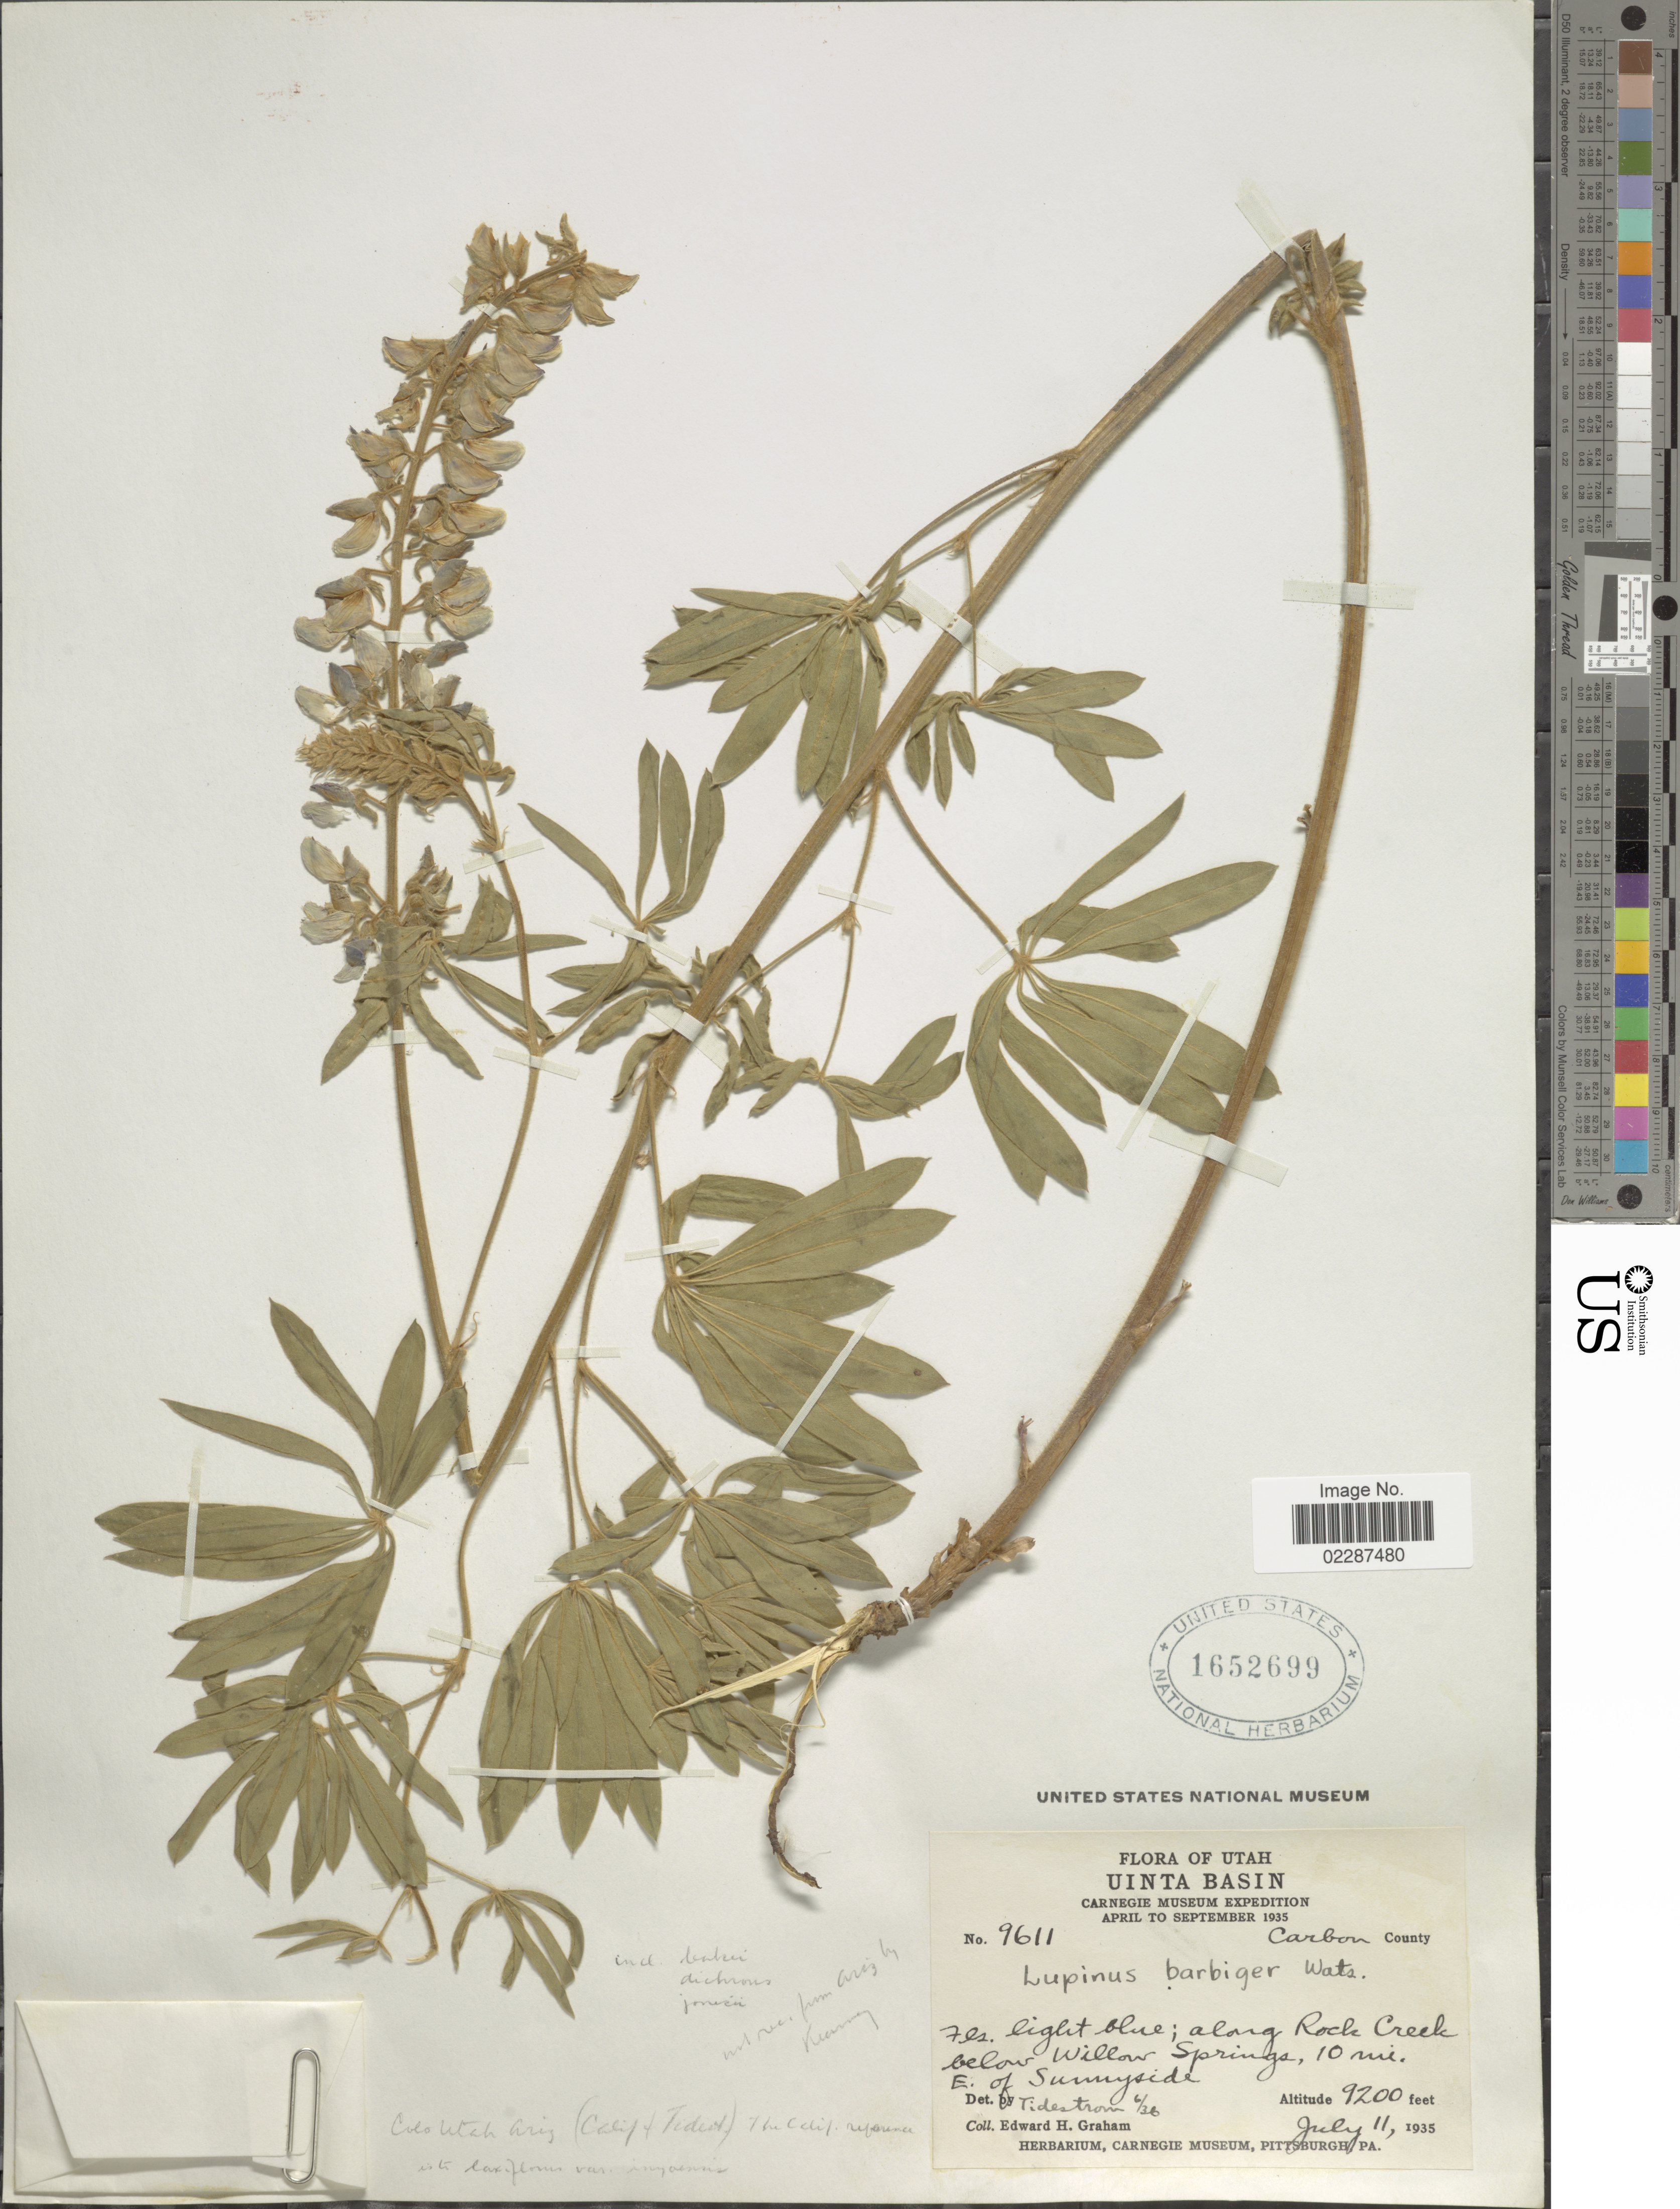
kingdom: Plantae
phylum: Tracheophyta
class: Magnoliopsida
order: Fabales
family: Fabaceae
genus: Lupinus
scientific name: Lupinus sericeus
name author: Pursh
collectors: E. H. Graham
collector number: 9611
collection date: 1935-07-11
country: United States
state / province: Utah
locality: Uinta Basin, along Rock Creek below Willow Springs, 10 mi. E. of Sunnyside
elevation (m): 2804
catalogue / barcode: US 1652699